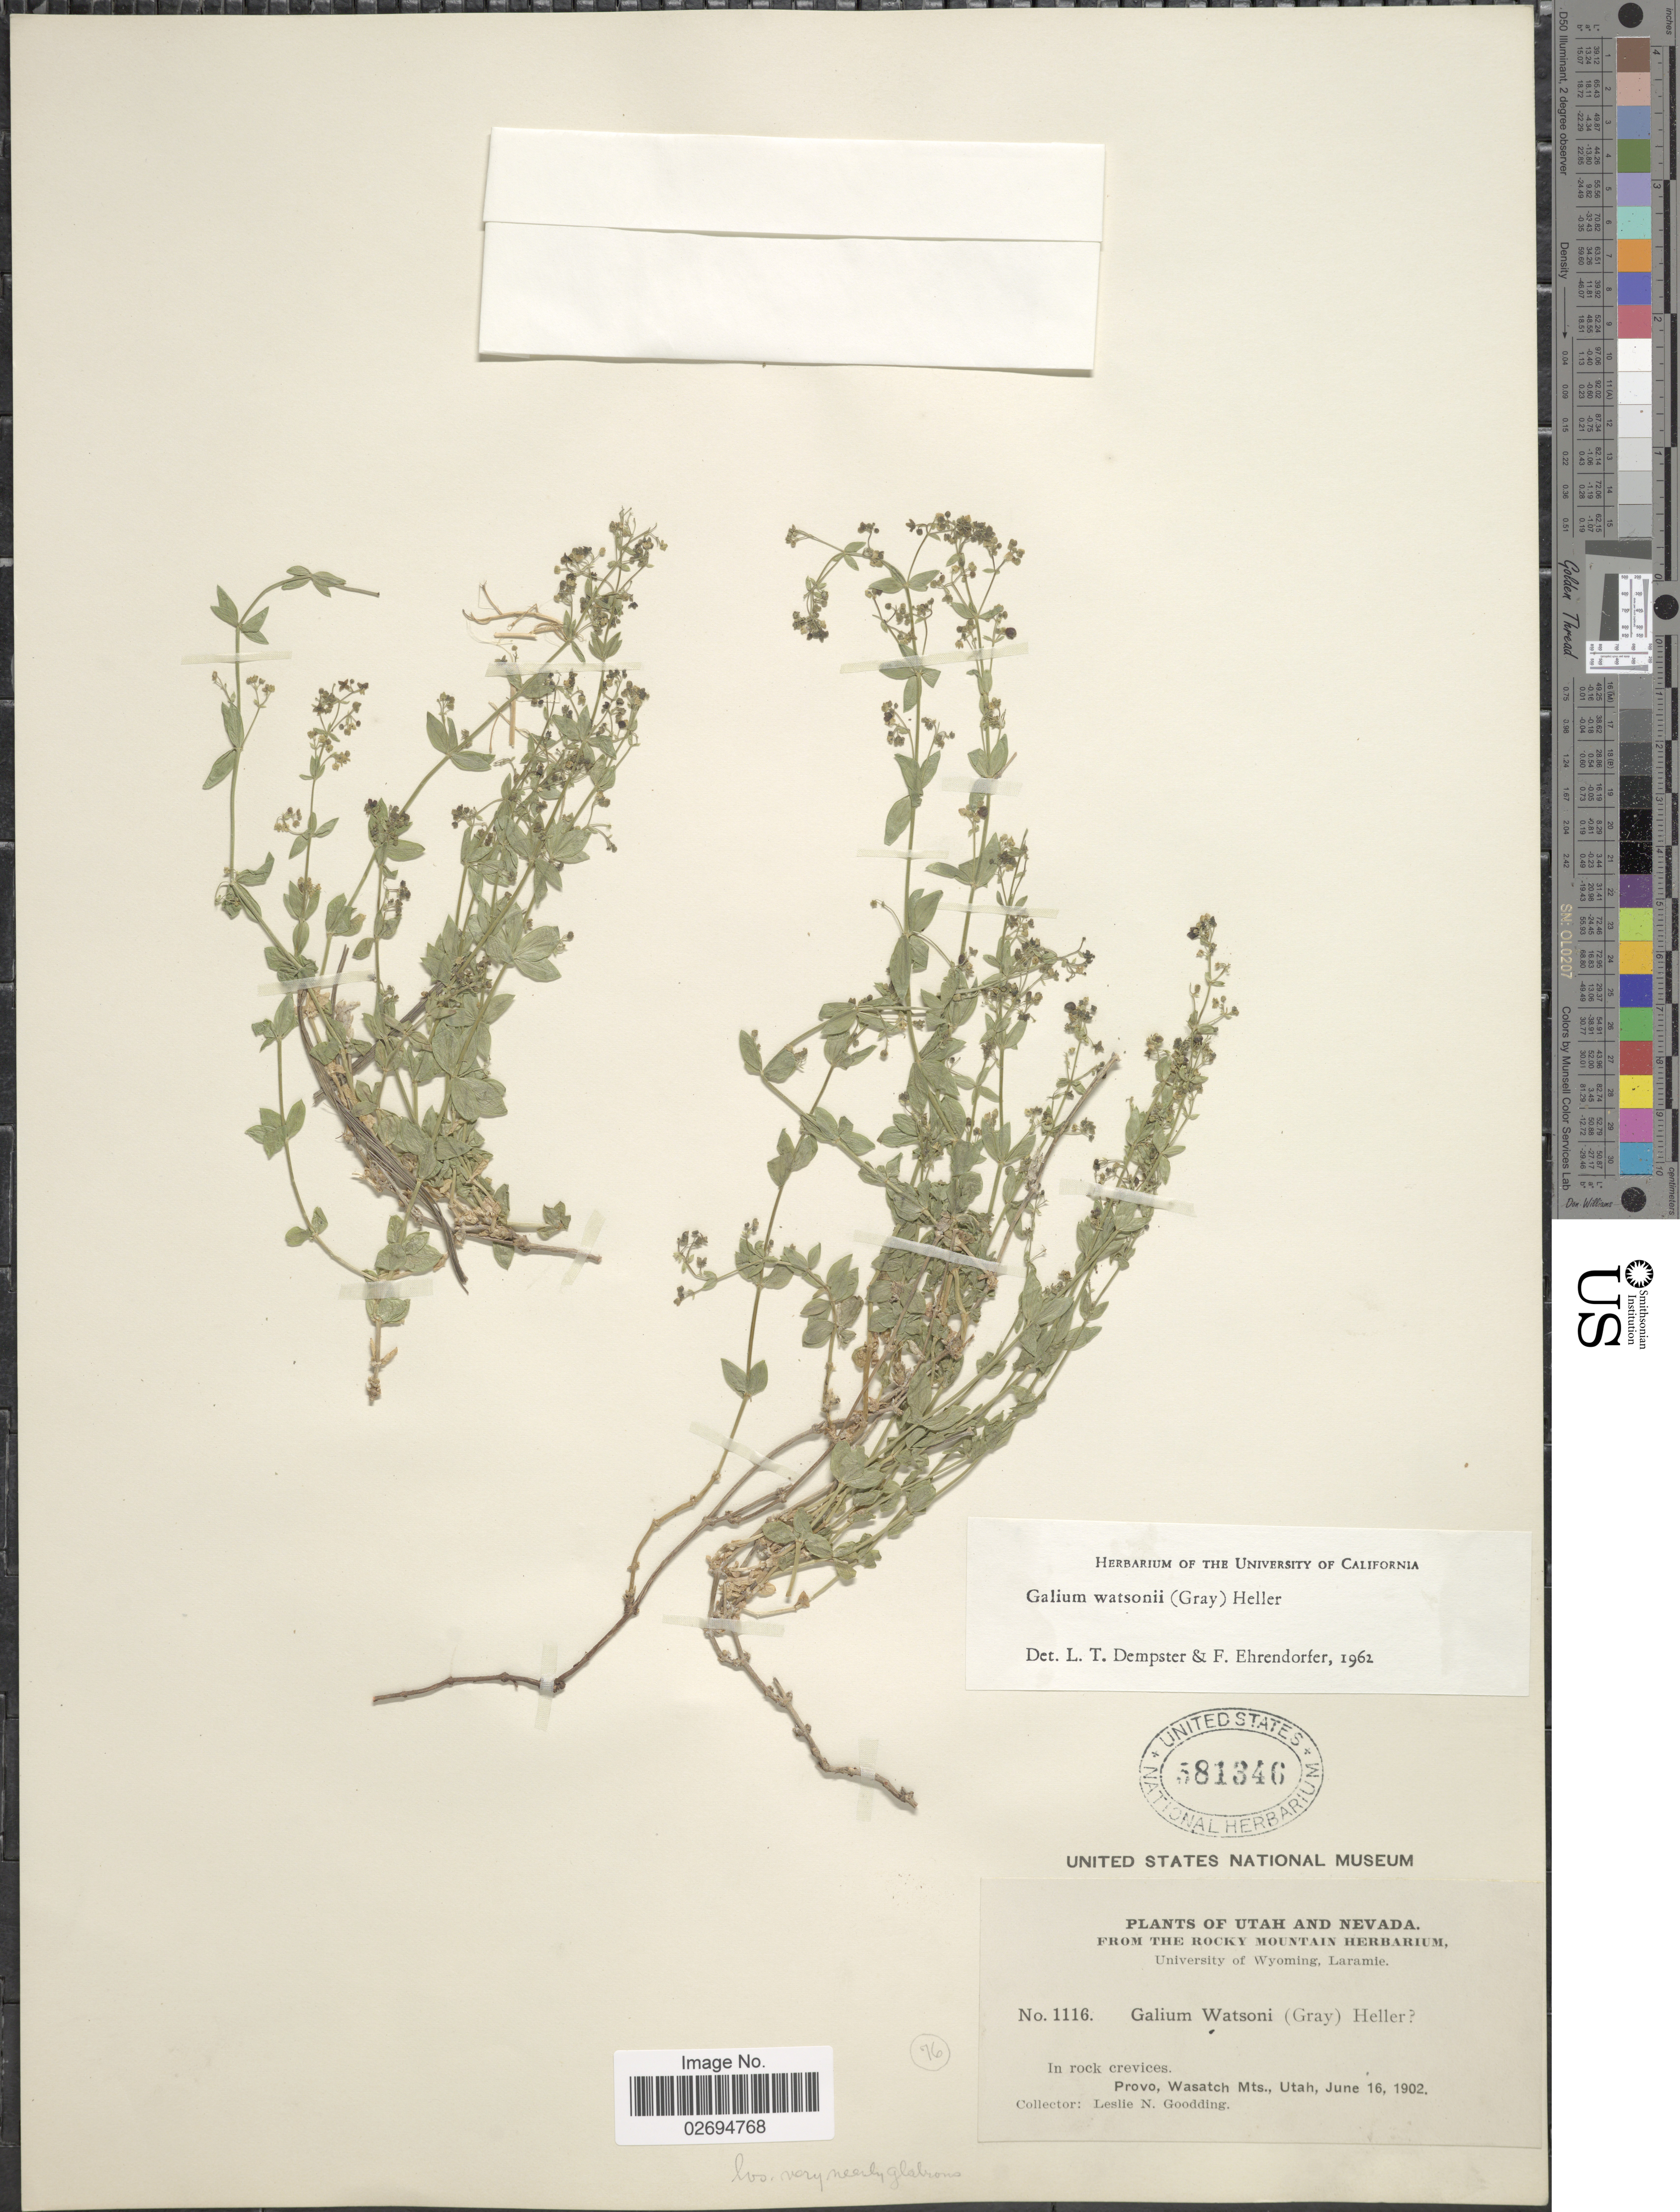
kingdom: Plantae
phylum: Tracheophyta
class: Magnoliopsida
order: Gentianales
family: Rubiaceae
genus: Galium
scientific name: Galium watsonii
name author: (A. Gray) A. Heller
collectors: L. N. Goodding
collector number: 1116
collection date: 1902-06-16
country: United States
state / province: Utah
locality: In rock crevices, Provo, Wasatch Mts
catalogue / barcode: US 581346